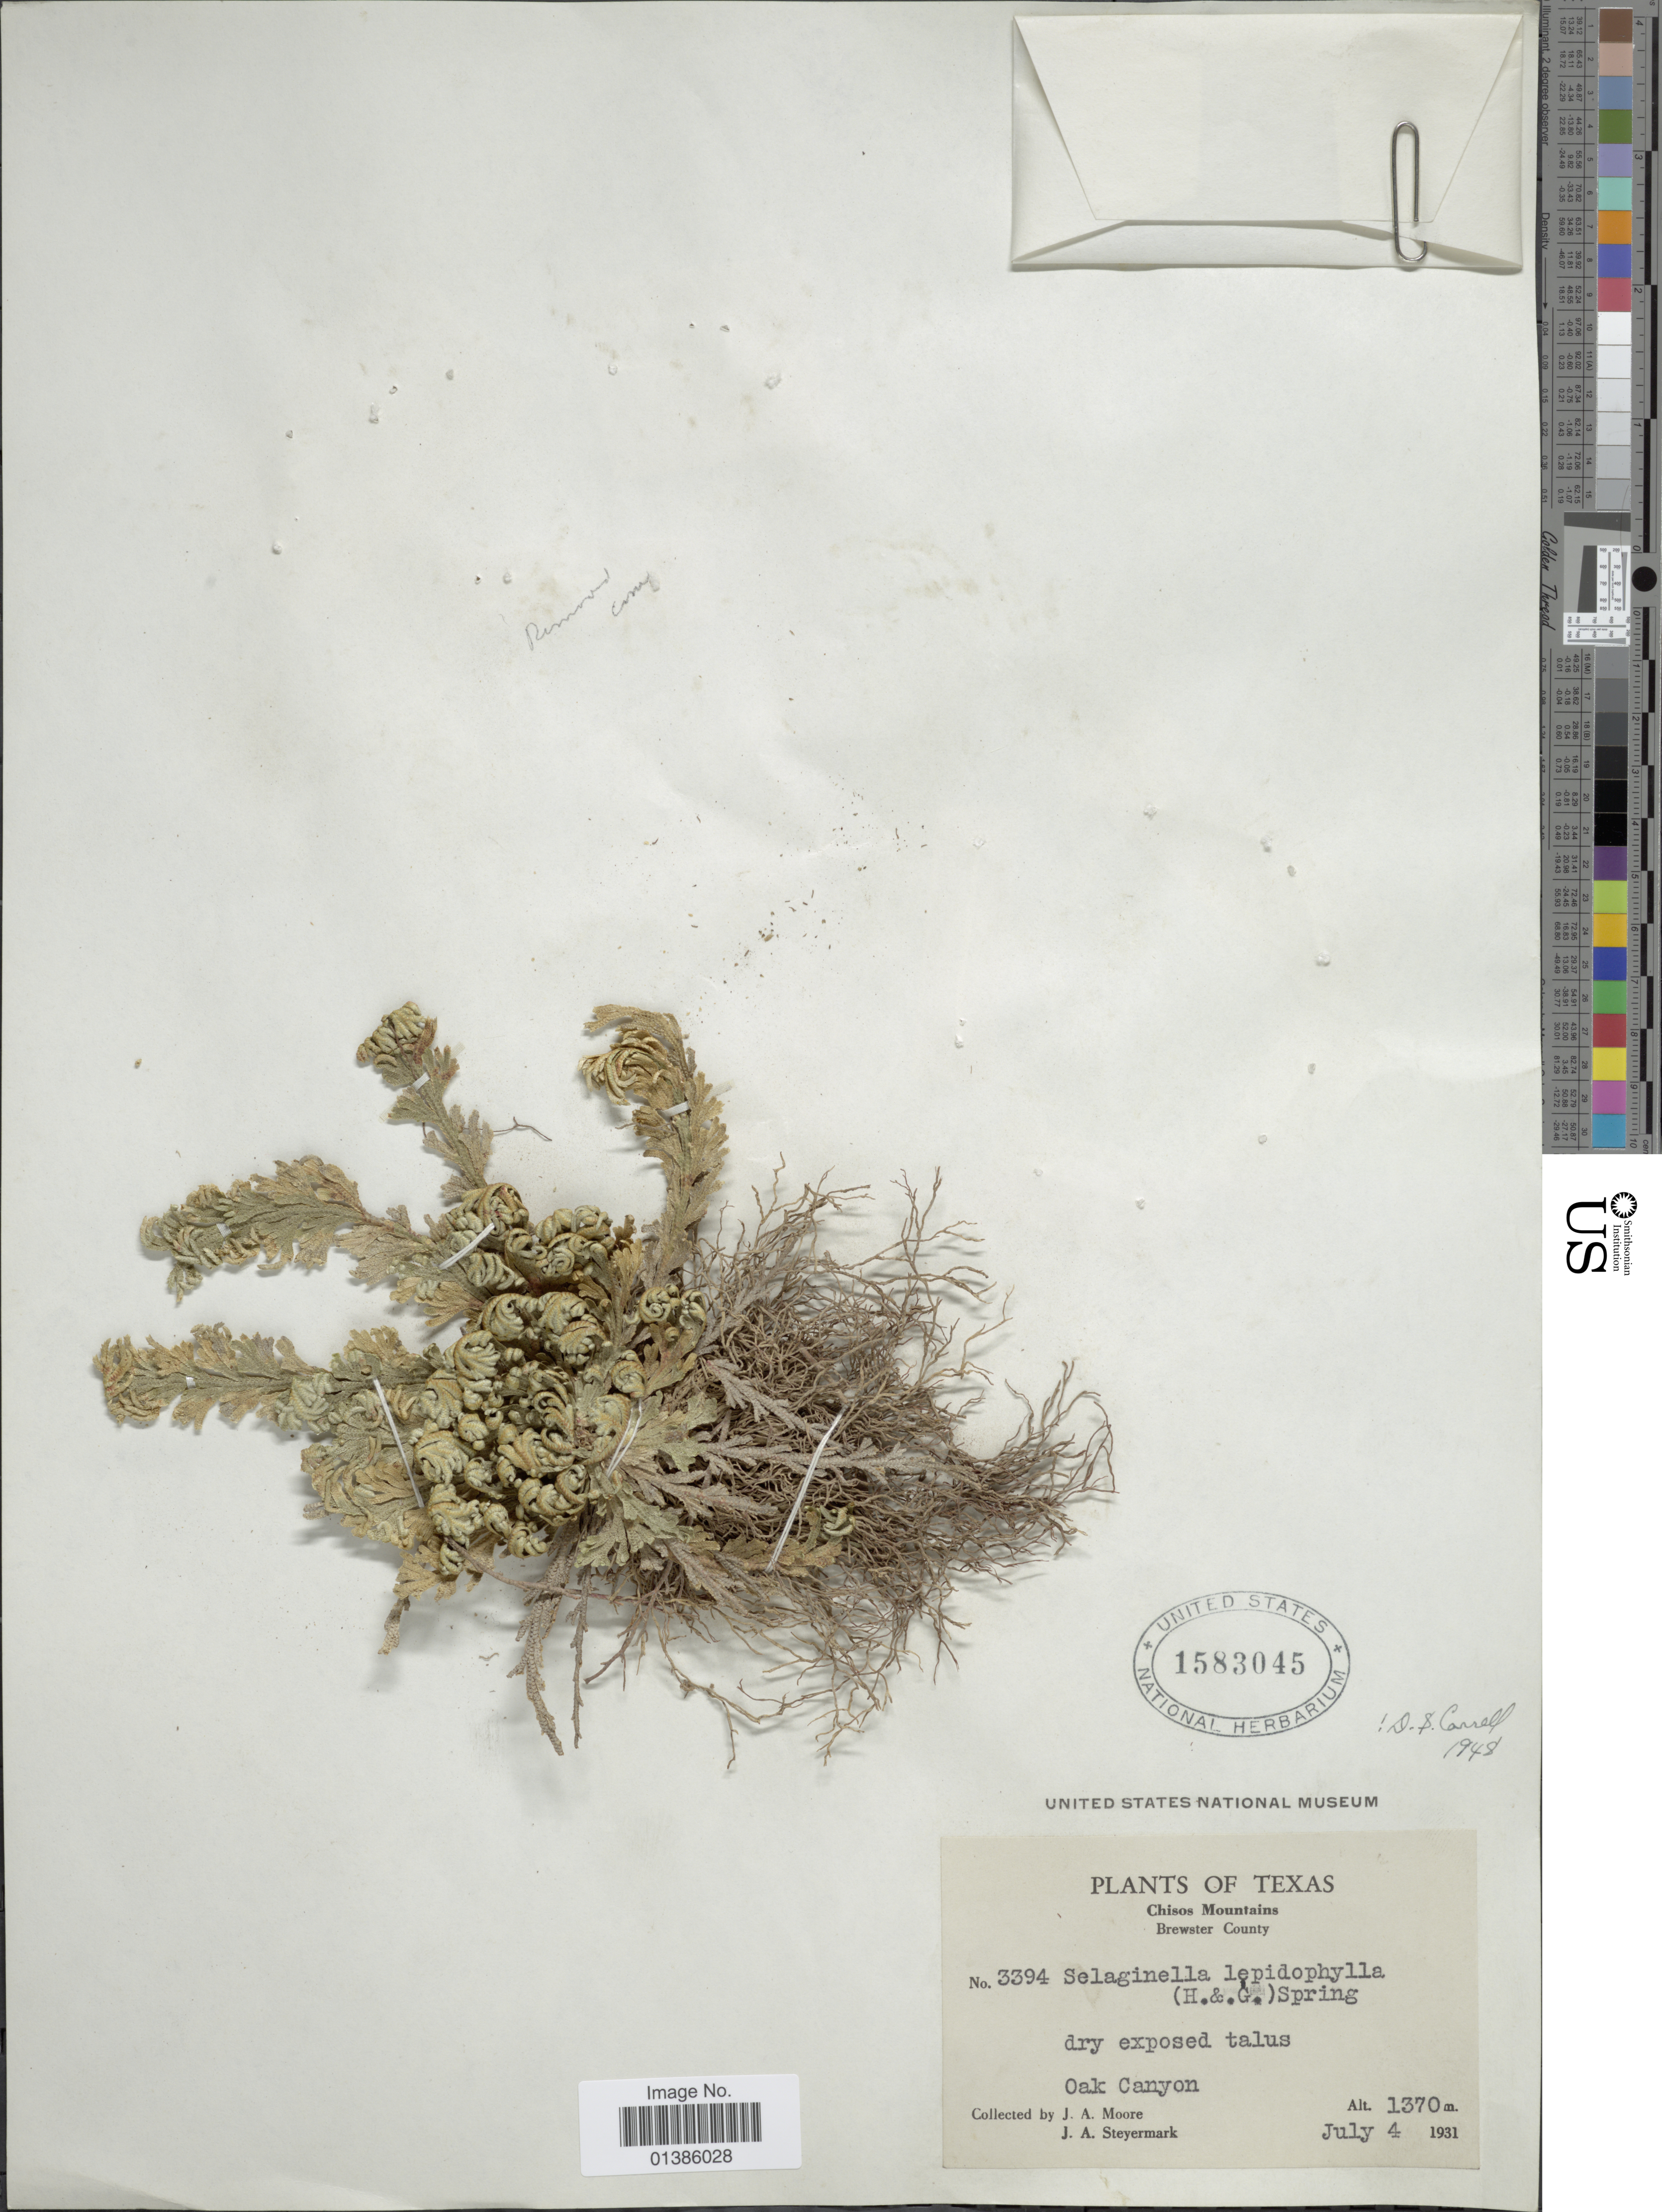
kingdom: Plantae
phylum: Tracheophyta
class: Lycopodiopsida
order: Selaginellales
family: Selaginellaceae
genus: Selaginella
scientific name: Selaginella lepidophylla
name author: (Hook. & Grev.) Spring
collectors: J. A. Moore & J. Steyermark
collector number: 3394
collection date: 1931-07-04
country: United States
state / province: Texas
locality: Chisos Mountains. Brewster County. Oak Canyon.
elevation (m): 1370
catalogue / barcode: US 1583045